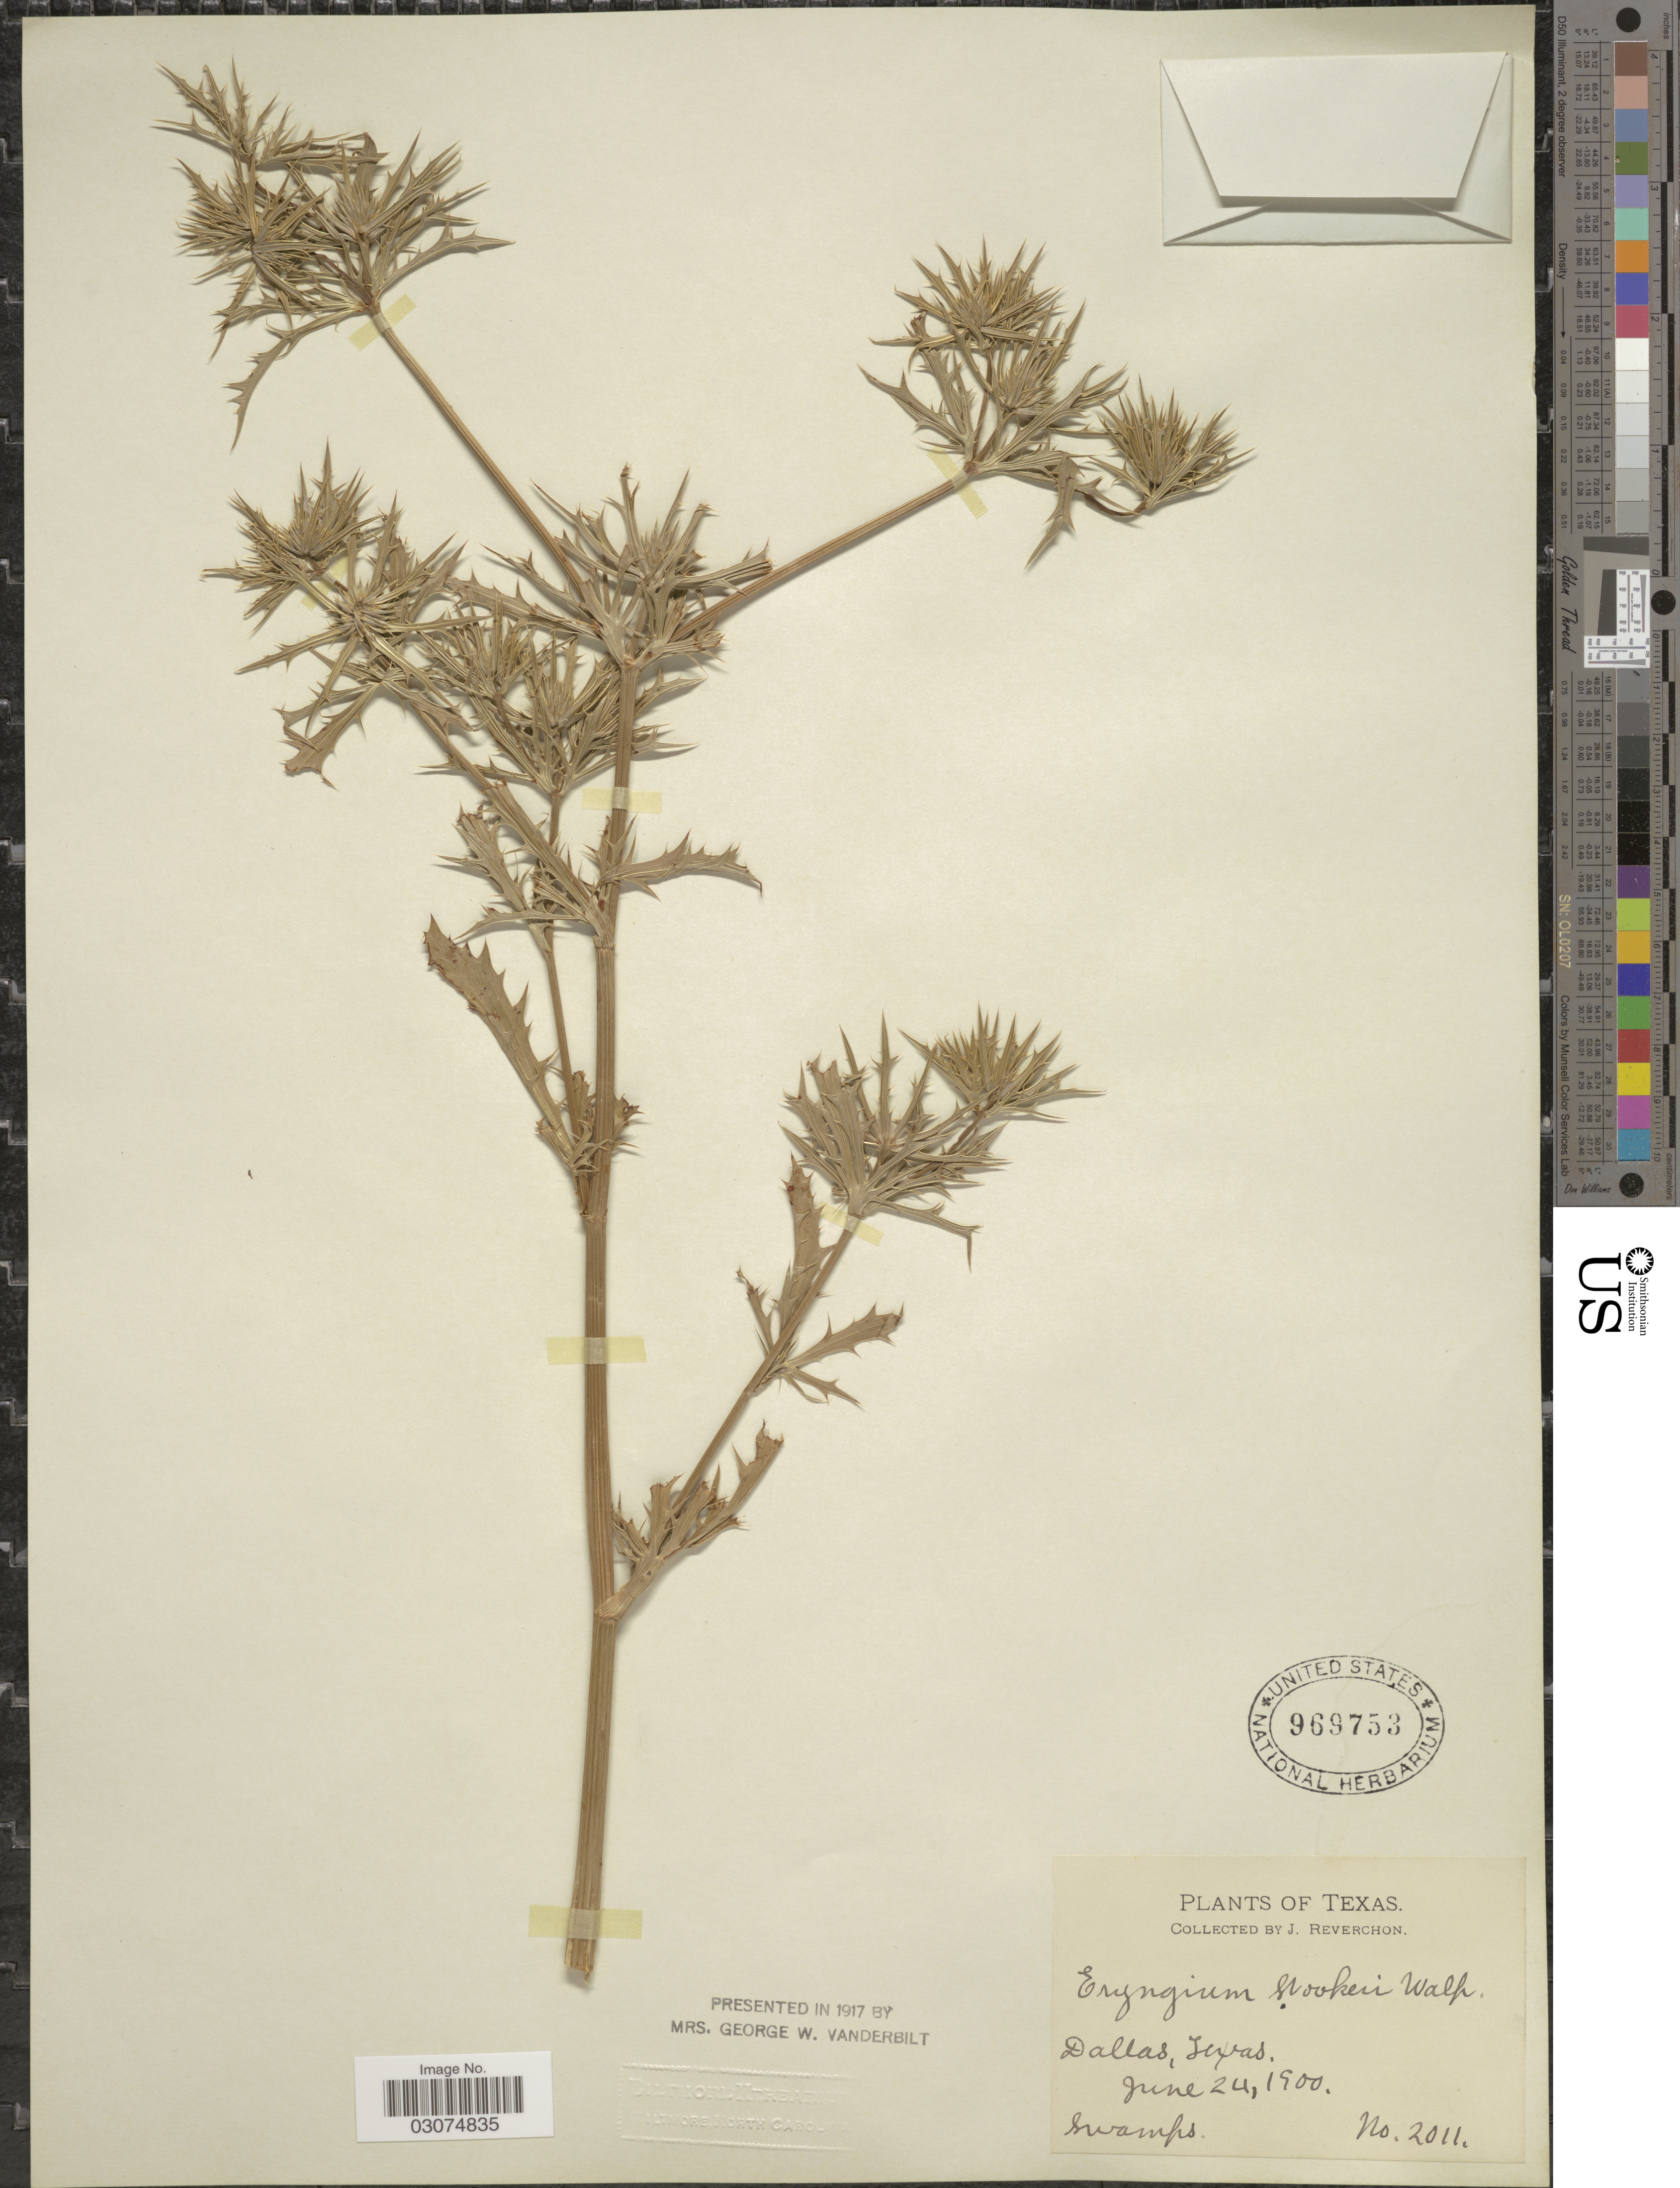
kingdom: Plantae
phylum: Tracheophyta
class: Magnoliopsida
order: Apiales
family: Apiaceae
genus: Eryngium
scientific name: Eryngium hookeri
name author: Walp.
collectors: J. Reverchon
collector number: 2011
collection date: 1900-06-24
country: United States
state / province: Texas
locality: Dallas.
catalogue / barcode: US 969753